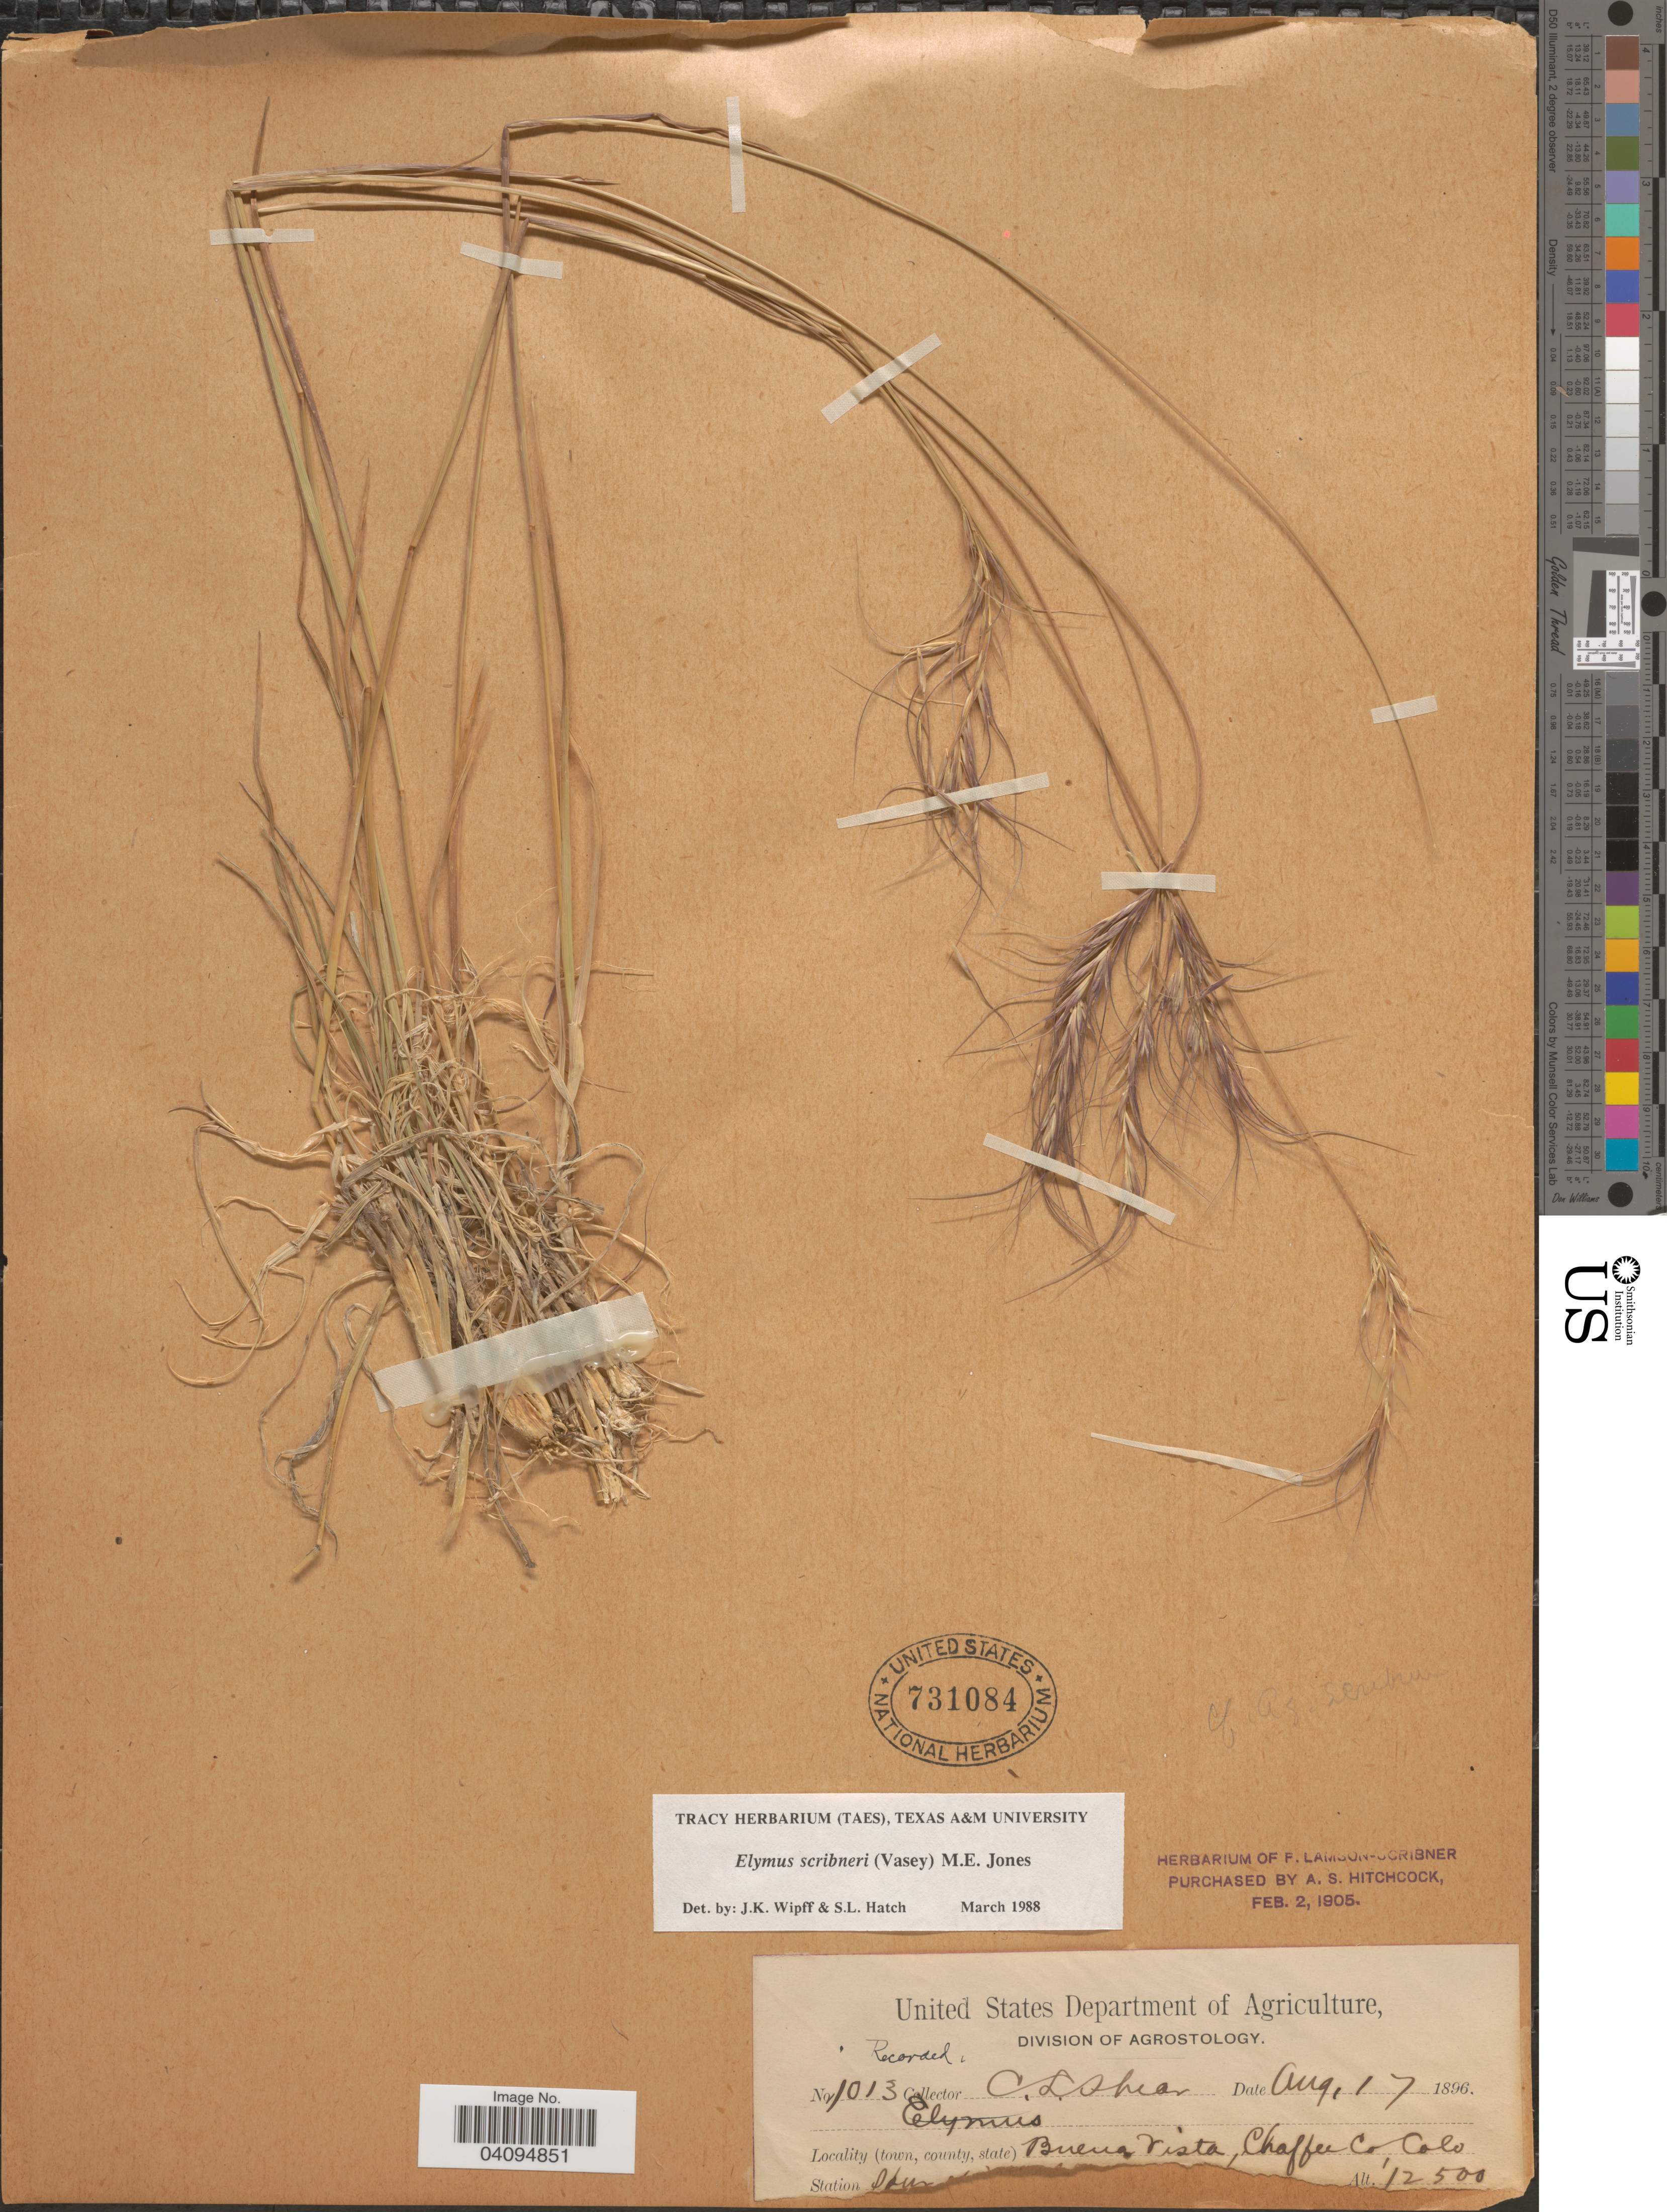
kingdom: Plantae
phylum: Tracheophyta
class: Liliopsida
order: Poales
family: Poaceae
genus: Elymus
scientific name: Elymus scribneri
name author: (Vasey) M.E. Jones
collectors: C. L. Shear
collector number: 1013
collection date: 1896-08-17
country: United States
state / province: Colorado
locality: Buena Vista, Chaffee Co.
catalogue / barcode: US 731084